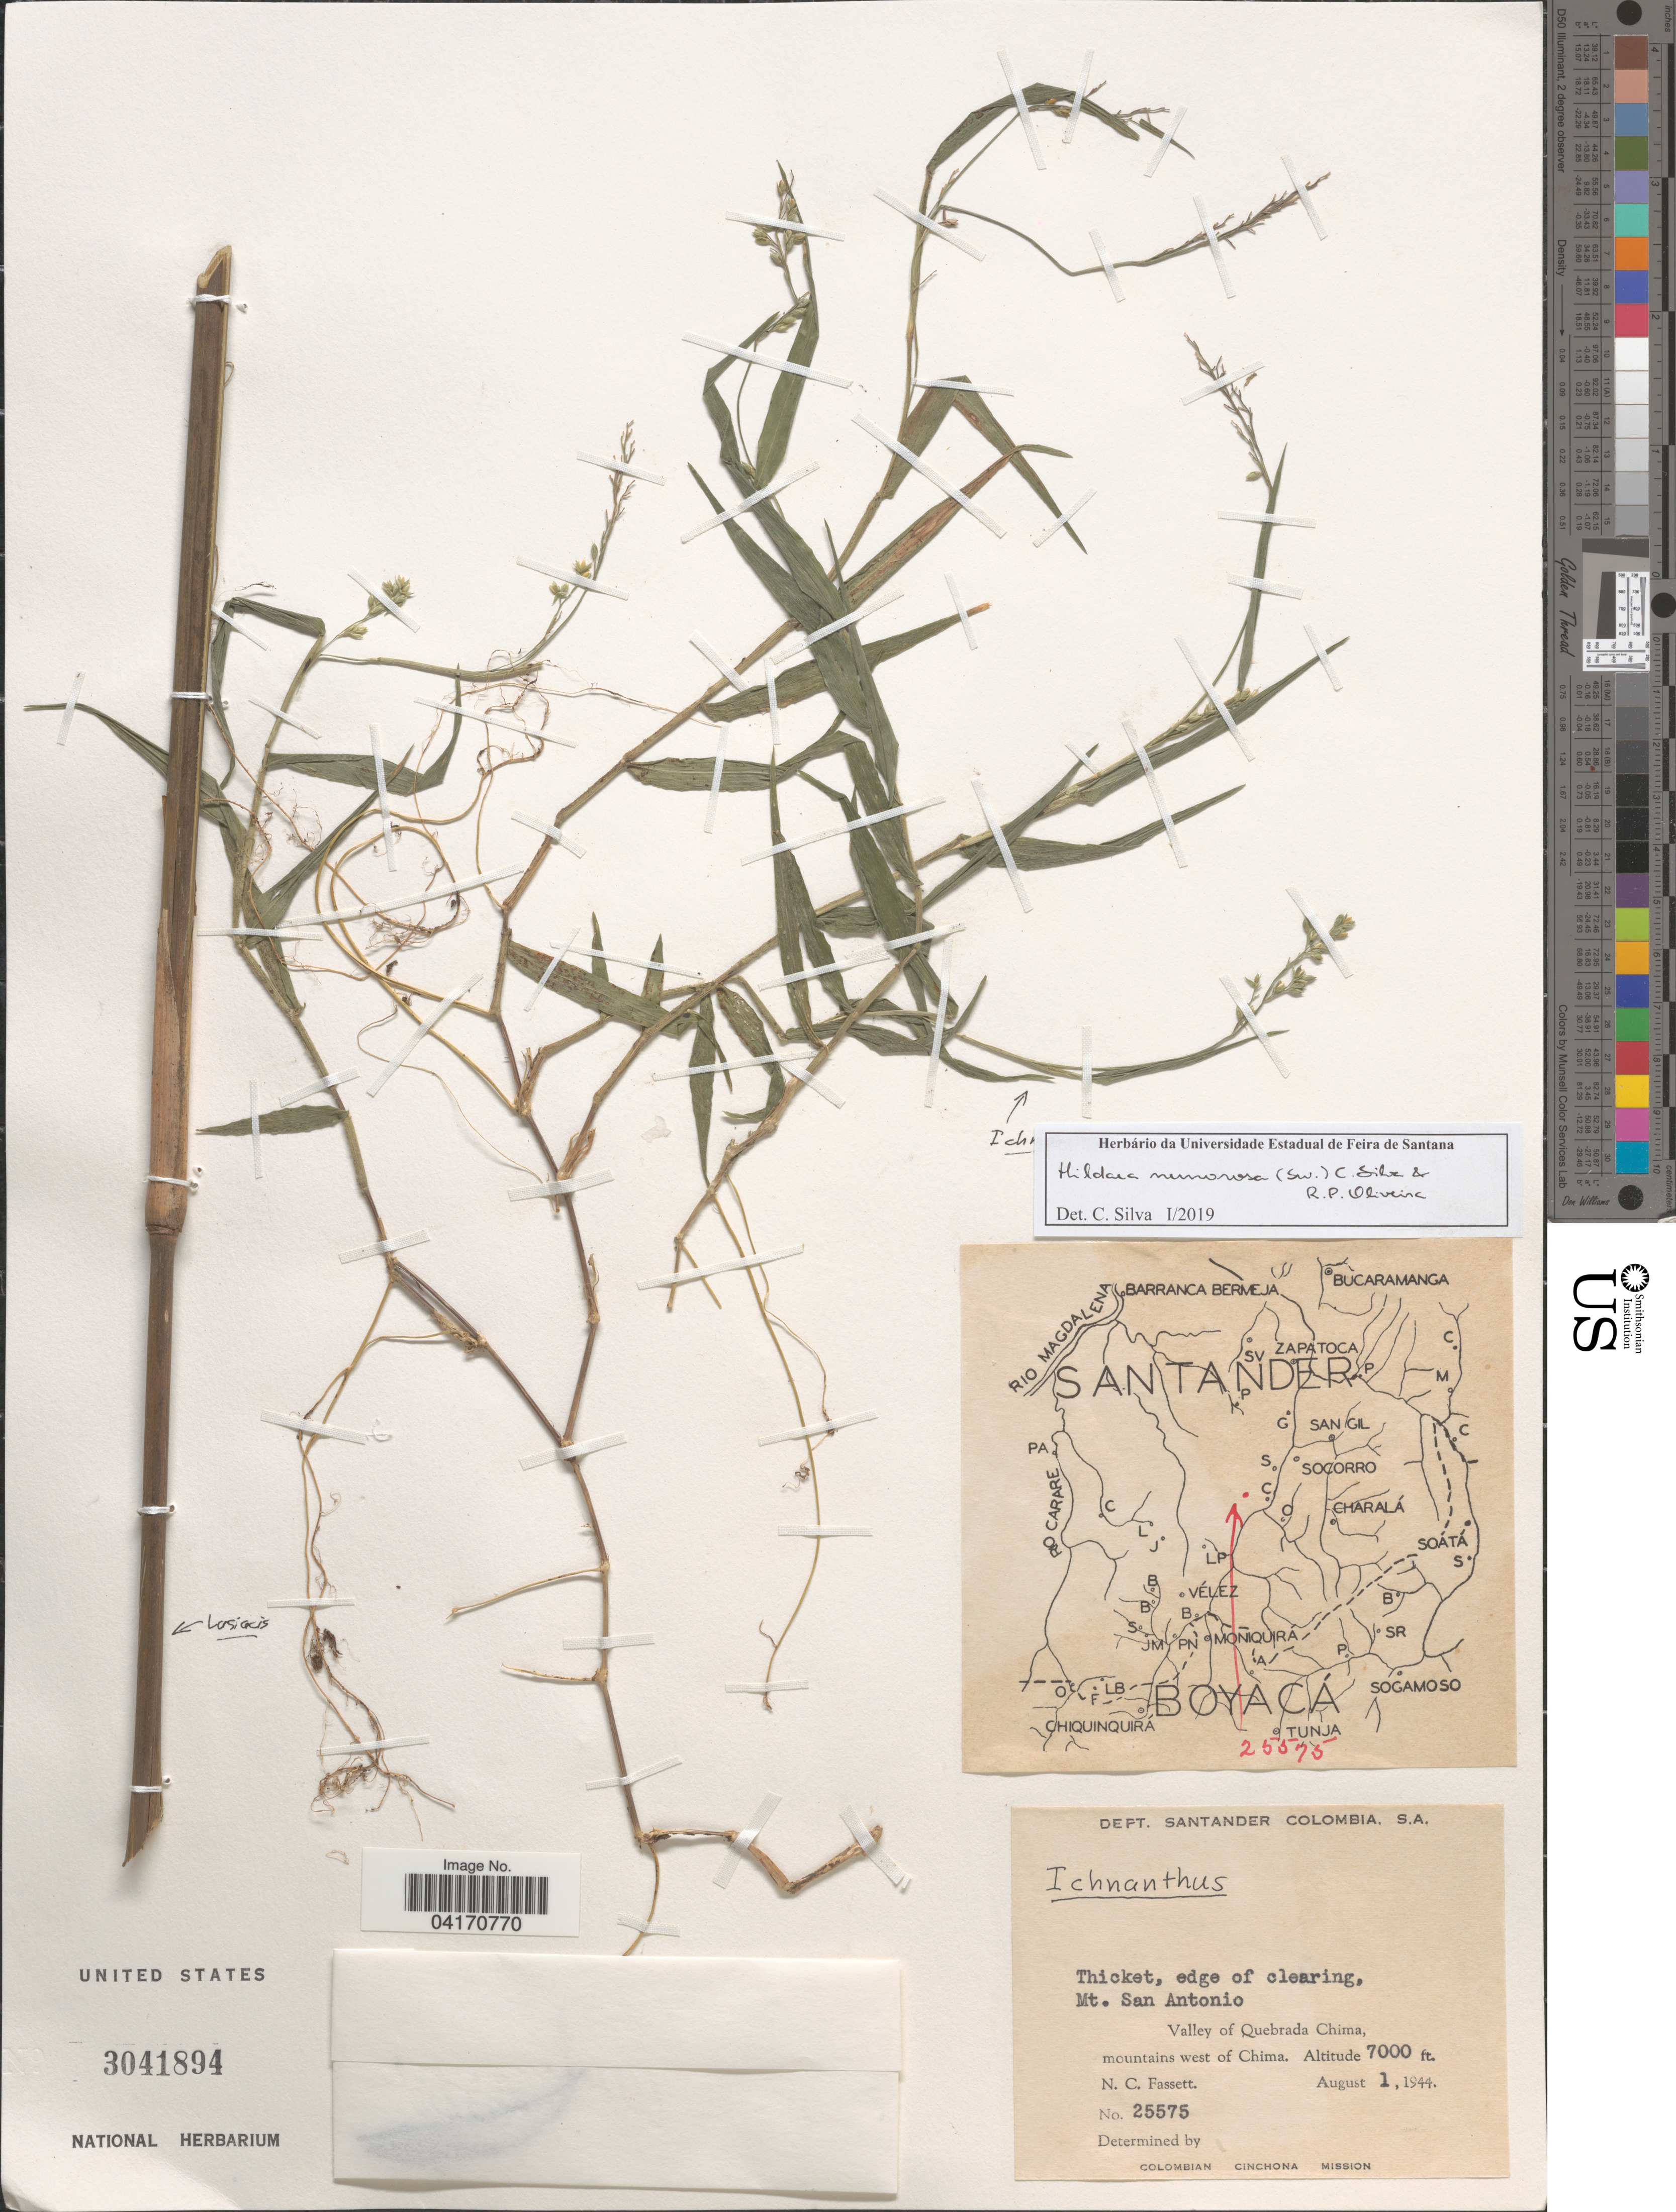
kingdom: Plantae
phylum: Tracheophyta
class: Liliopsida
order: Poales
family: Poaceae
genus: Hildaea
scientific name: Hildaea nemorosa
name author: (Sw.) C. Silva & R.P. Oliveira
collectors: N. C. Fassett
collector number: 25575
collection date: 1944-08-01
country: Colombia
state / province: Santander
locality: Dept. Santander. Mt. San Antonio. Valley of Quebrada Chima, mountains west of Chima. Colombian Cinchona Mission.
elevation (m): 2134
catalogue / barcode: US 3041894